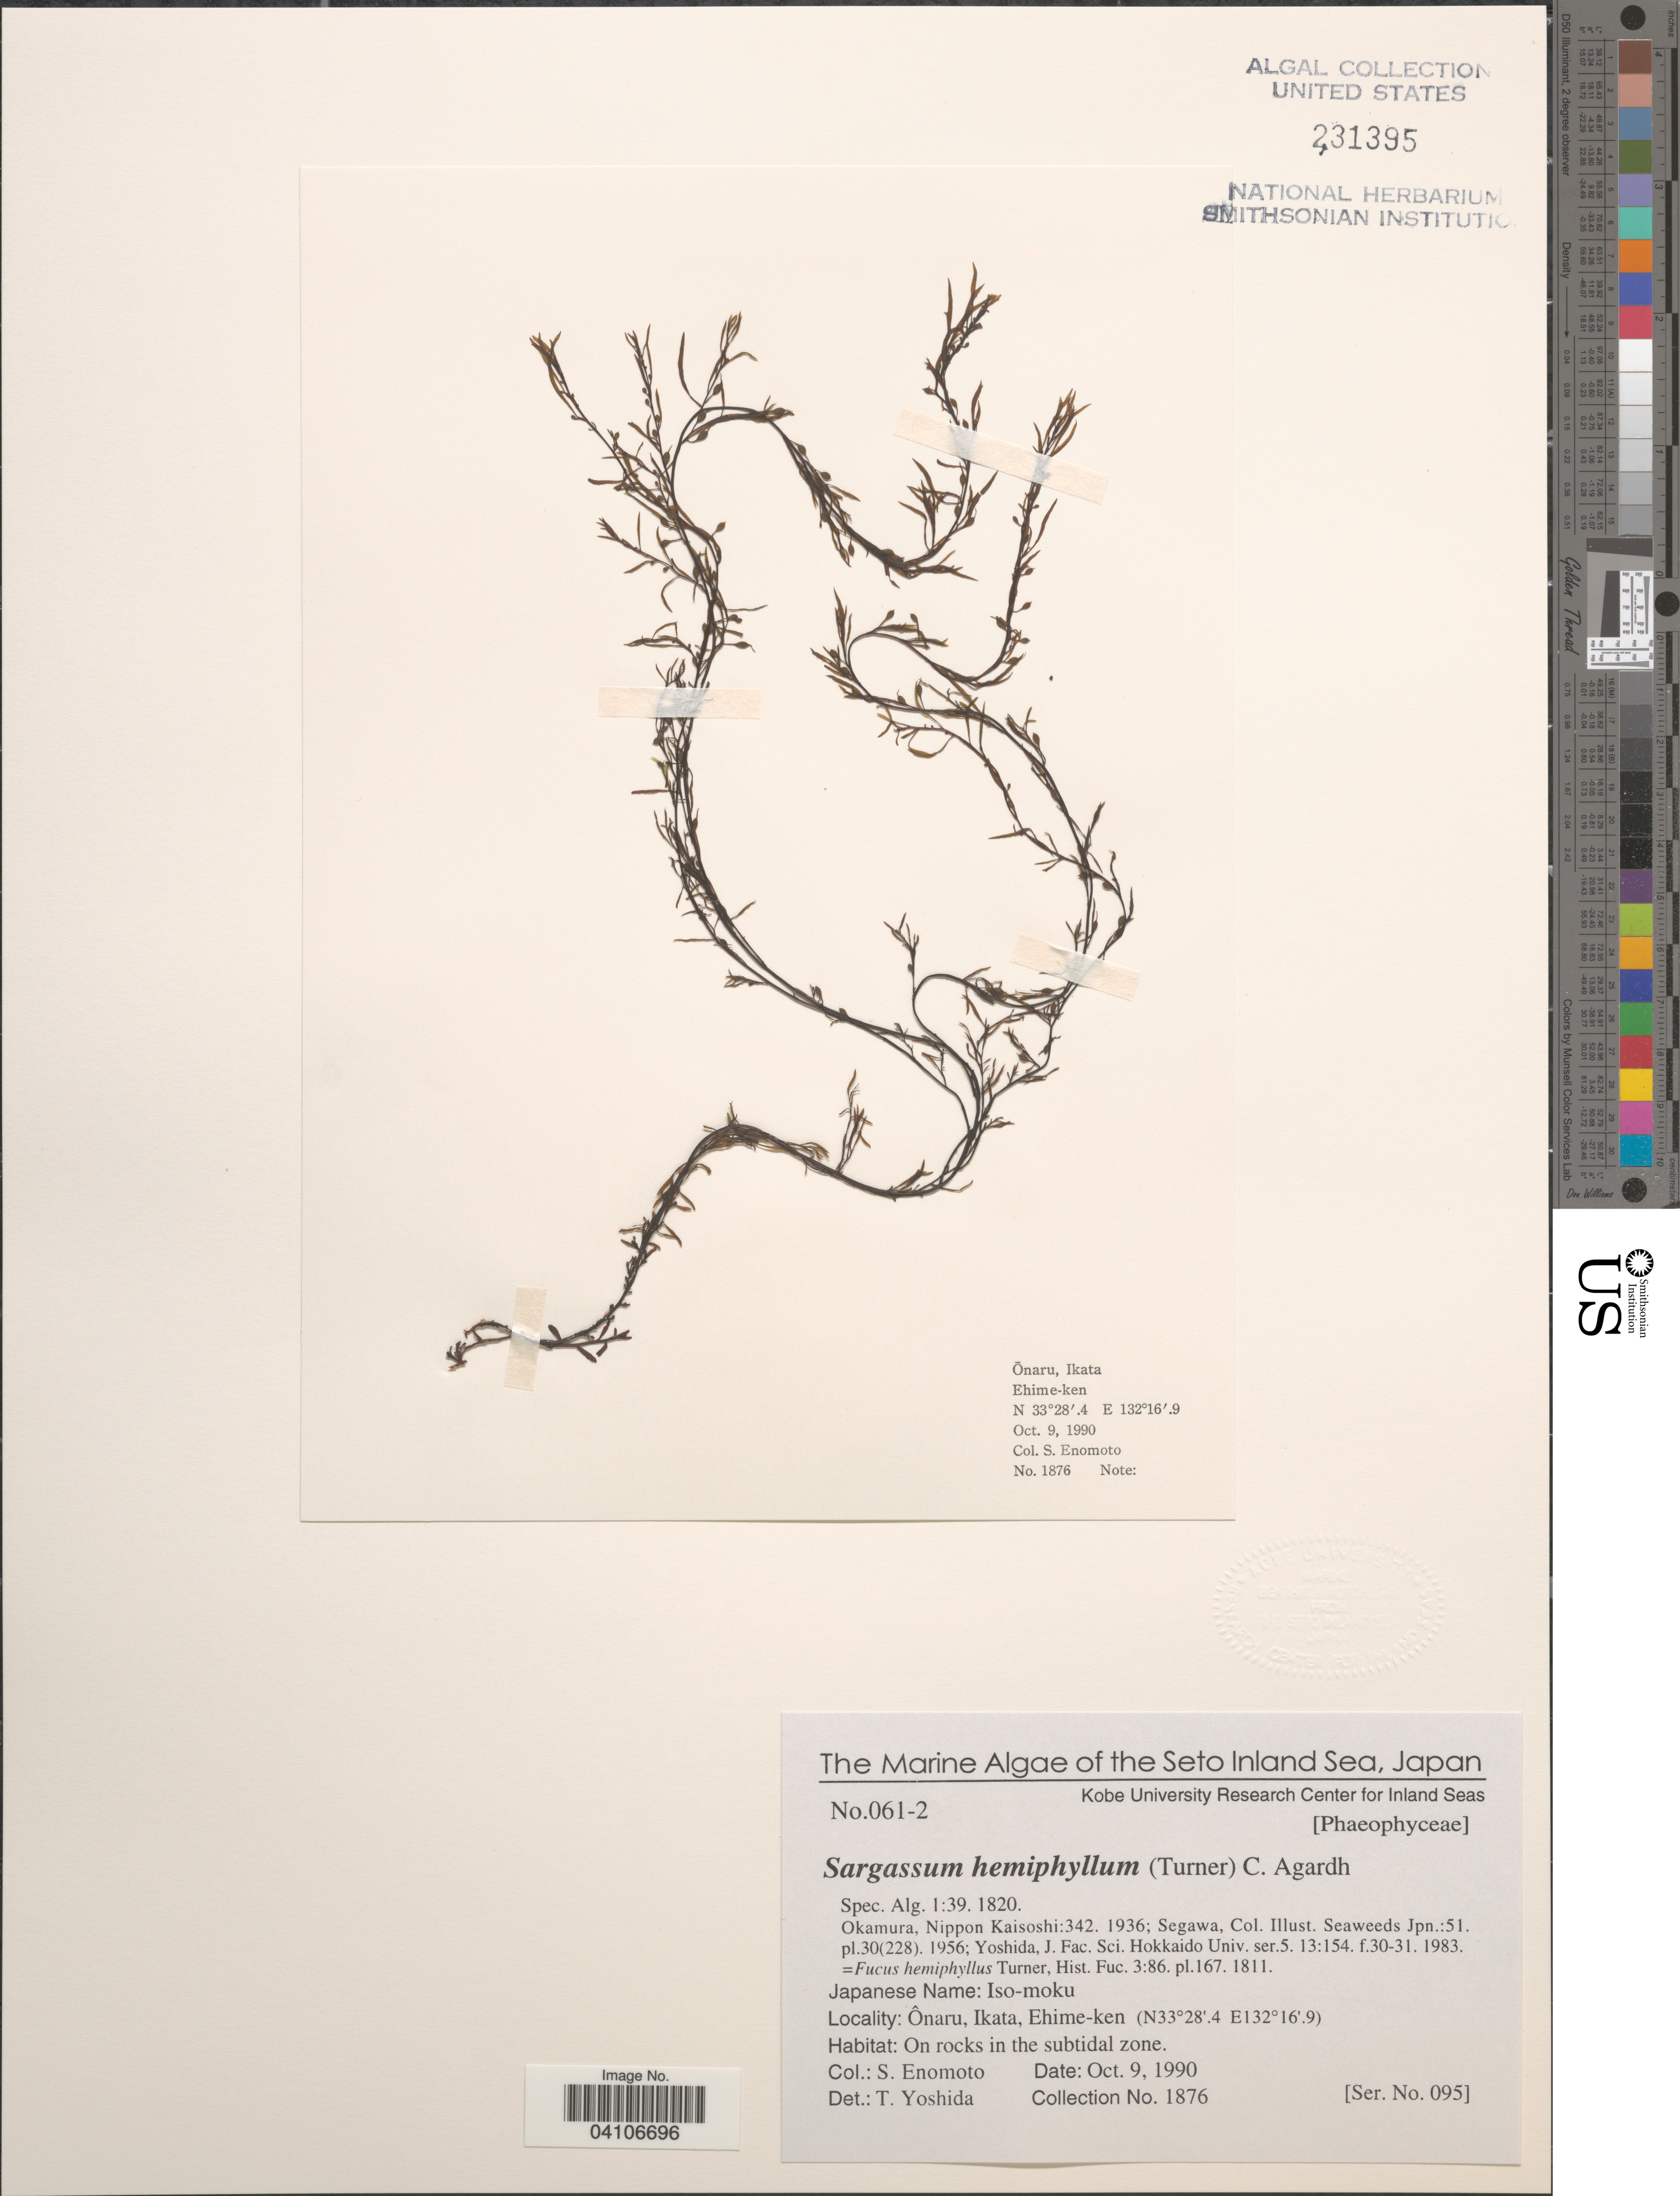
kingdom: Chromista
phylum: Ochrophyta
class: Phaeophyceae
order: Fucales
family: Sargassaceae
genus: Sargassum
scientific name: Sargassum hemiphyllum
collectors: S. Enomoto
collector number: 1876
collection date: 1990-10-09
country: Japan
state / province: Ehime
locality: The Seto Inland Sea. Ônaru, Ikata, Ehime-ken.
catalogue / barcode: US 231395